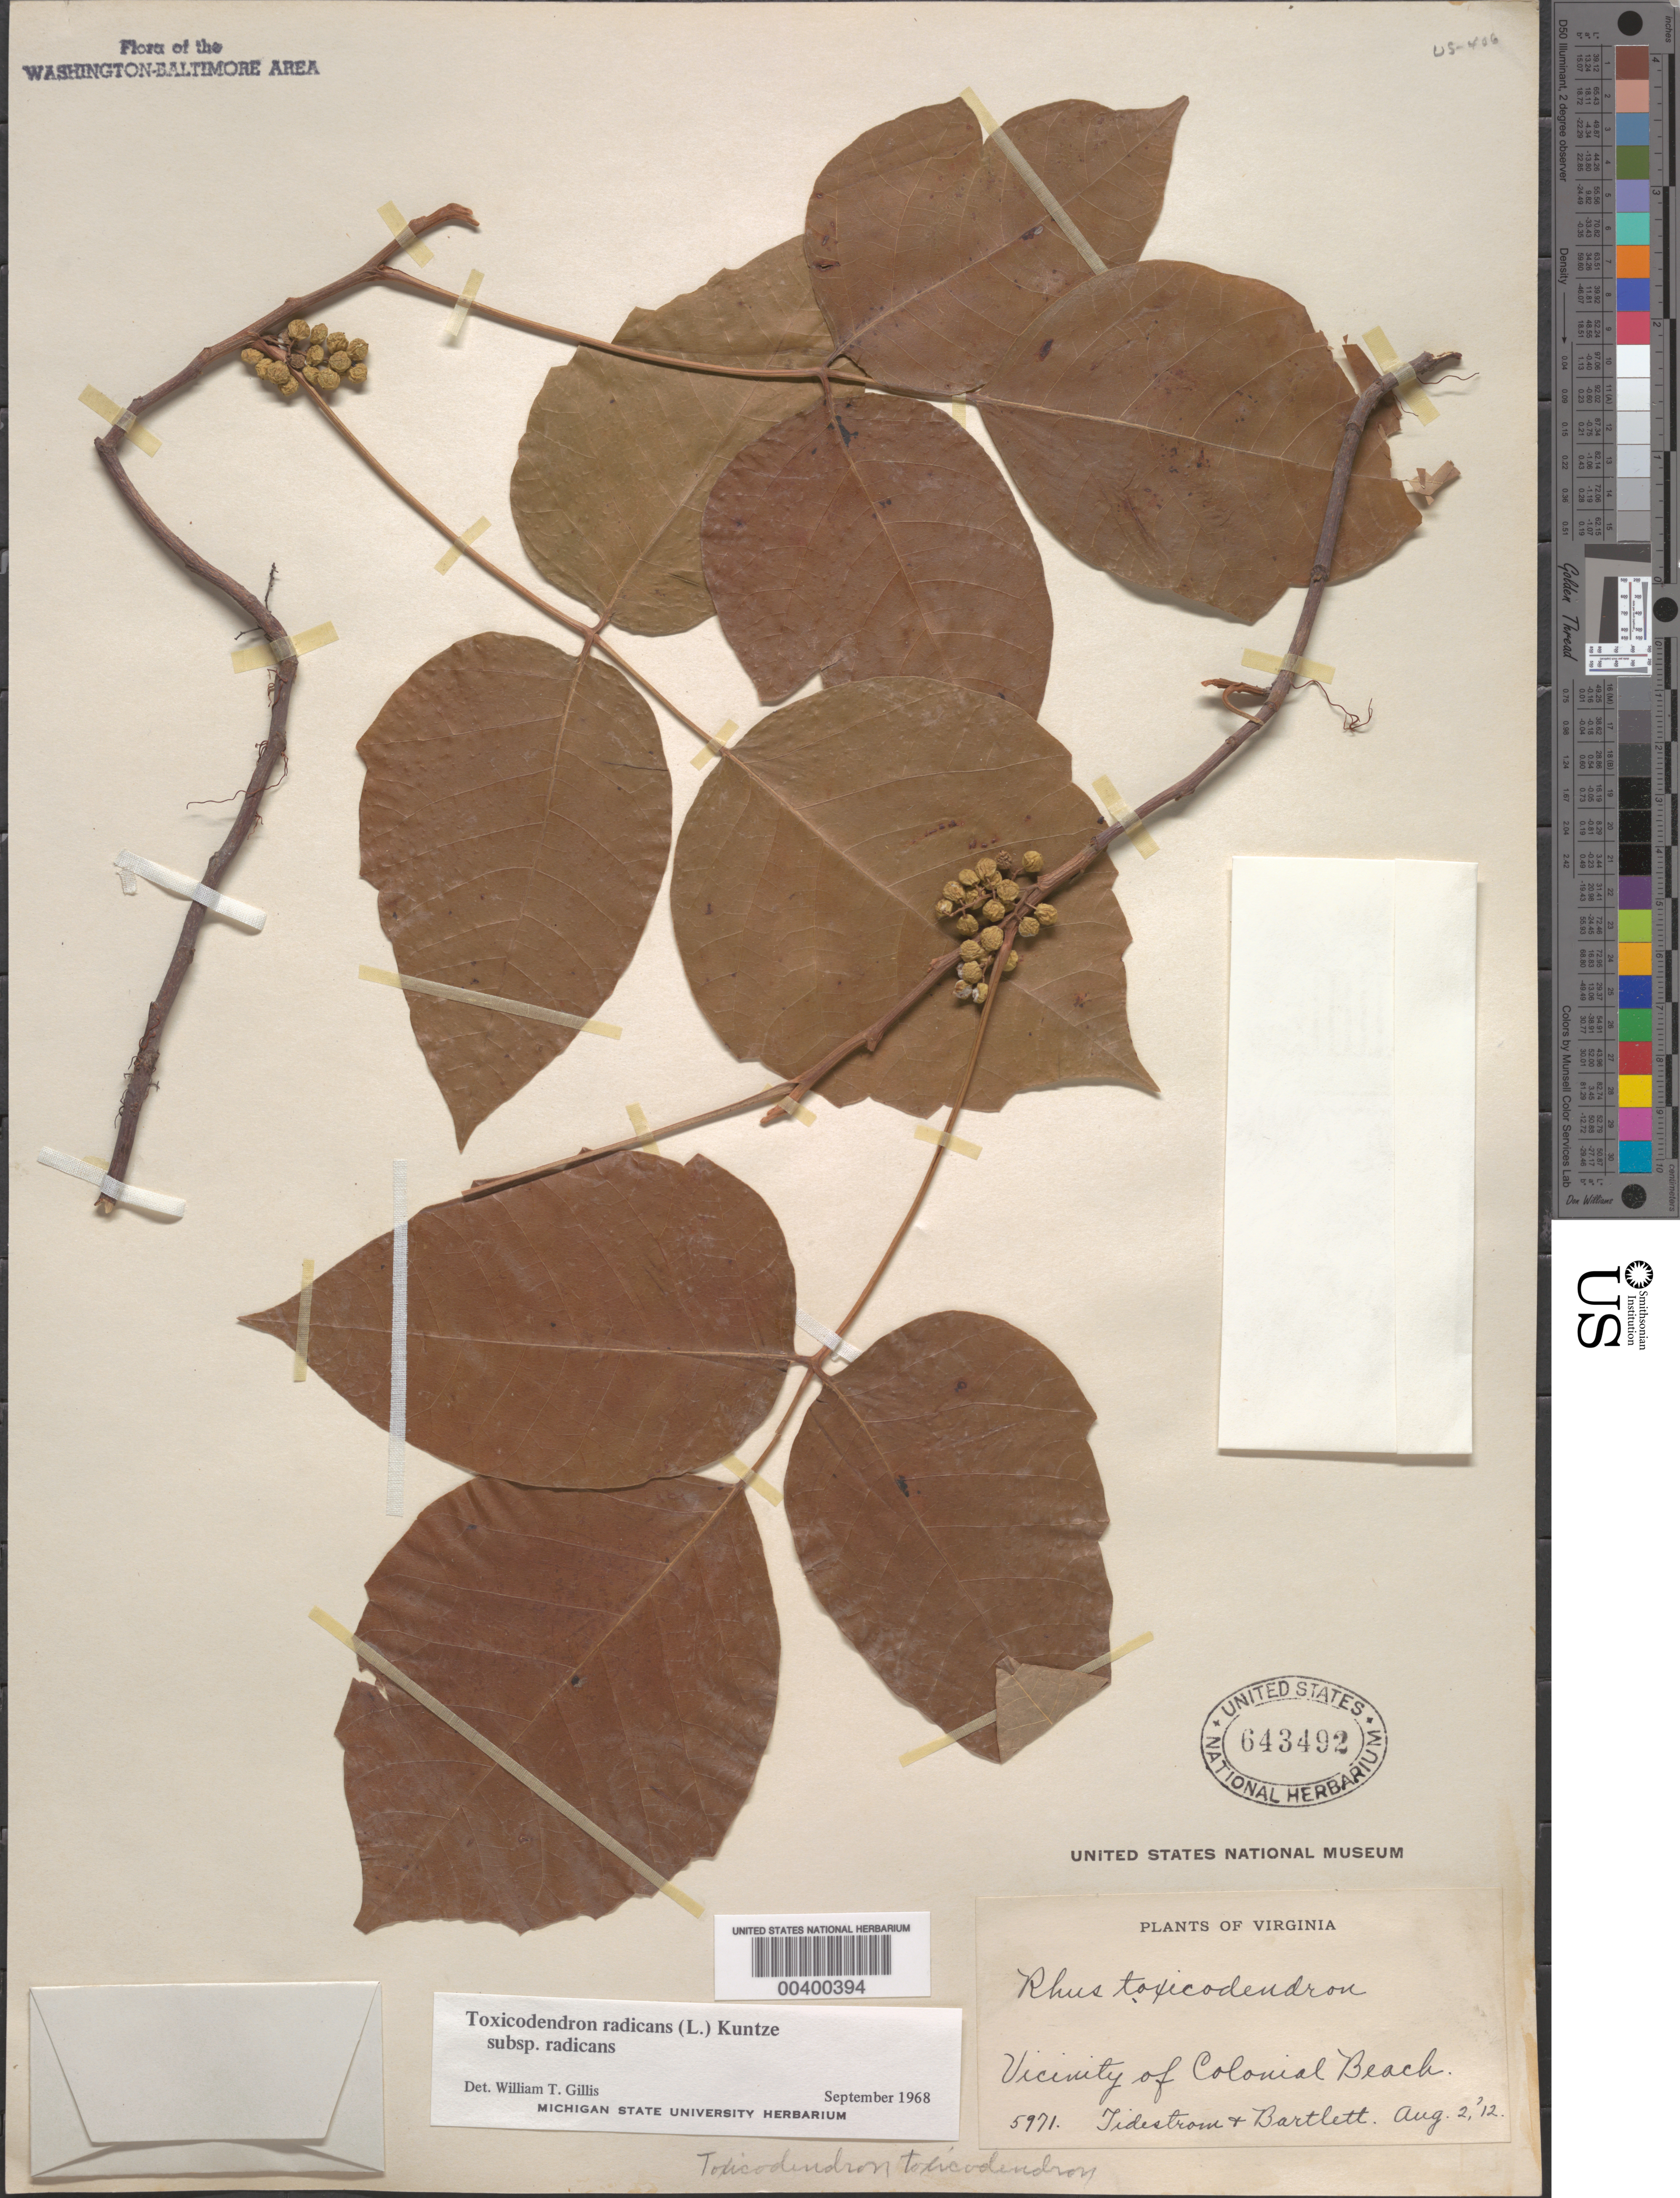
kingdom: Plantae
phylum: Tracheophyta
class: Magnoliopsida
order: Sapindales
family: Anacardiaceae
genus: Toxicodendron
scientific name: Toxicodendron radicans subsp. radicans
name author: (L.) Kuntze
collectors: I. F. Tidestrom & H. H. Bartlett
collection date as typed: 02 Aug 1912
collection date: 1912-08-02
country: United States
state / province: Virginia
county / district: Westmoreland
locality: Colonial Beach vicinity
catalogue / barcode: US 643492